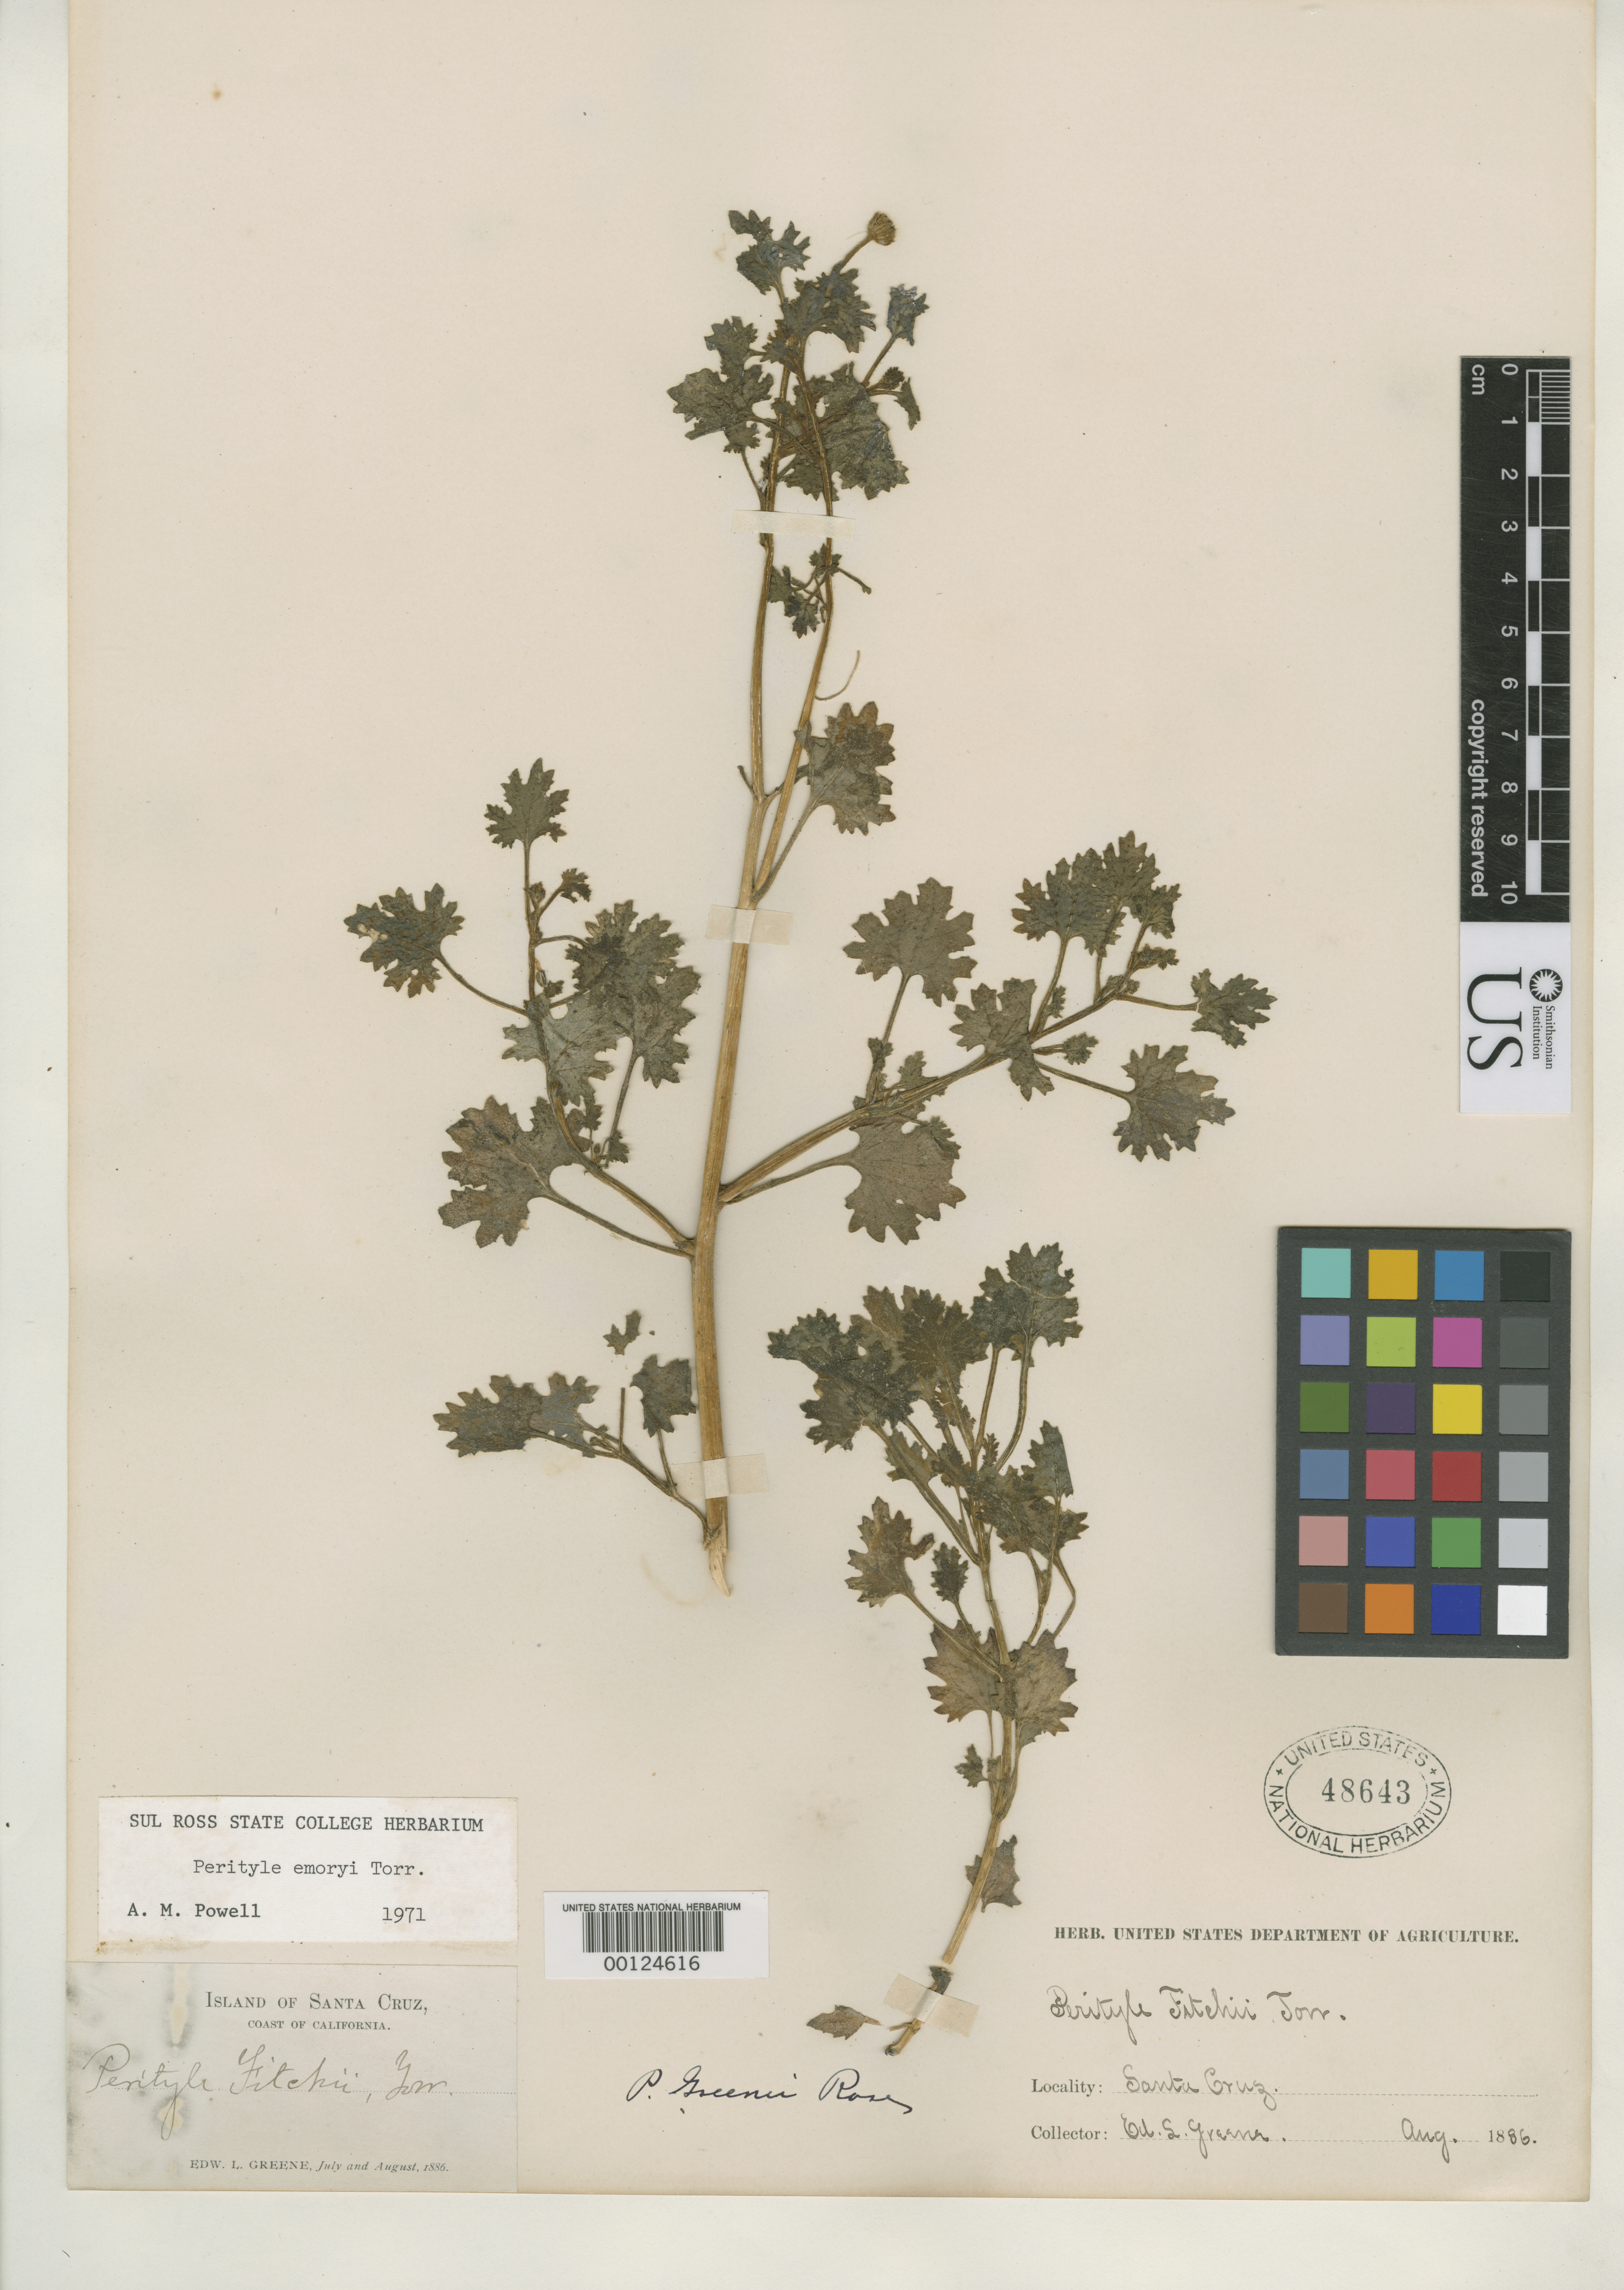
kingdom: Plantae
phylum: Tracheophyta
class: Magnoliopsida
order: Asterales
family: Asteraceae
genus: Perityle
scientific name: Perityle greenei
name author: Rose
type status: Syntype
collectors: E. L. Greene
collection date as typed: Jul 1886 to -- Aug 1886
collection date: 1886-07/1886-08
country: United States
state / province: California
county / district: Santa Barbara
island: Santa Cruz Island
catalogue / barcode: US 48643